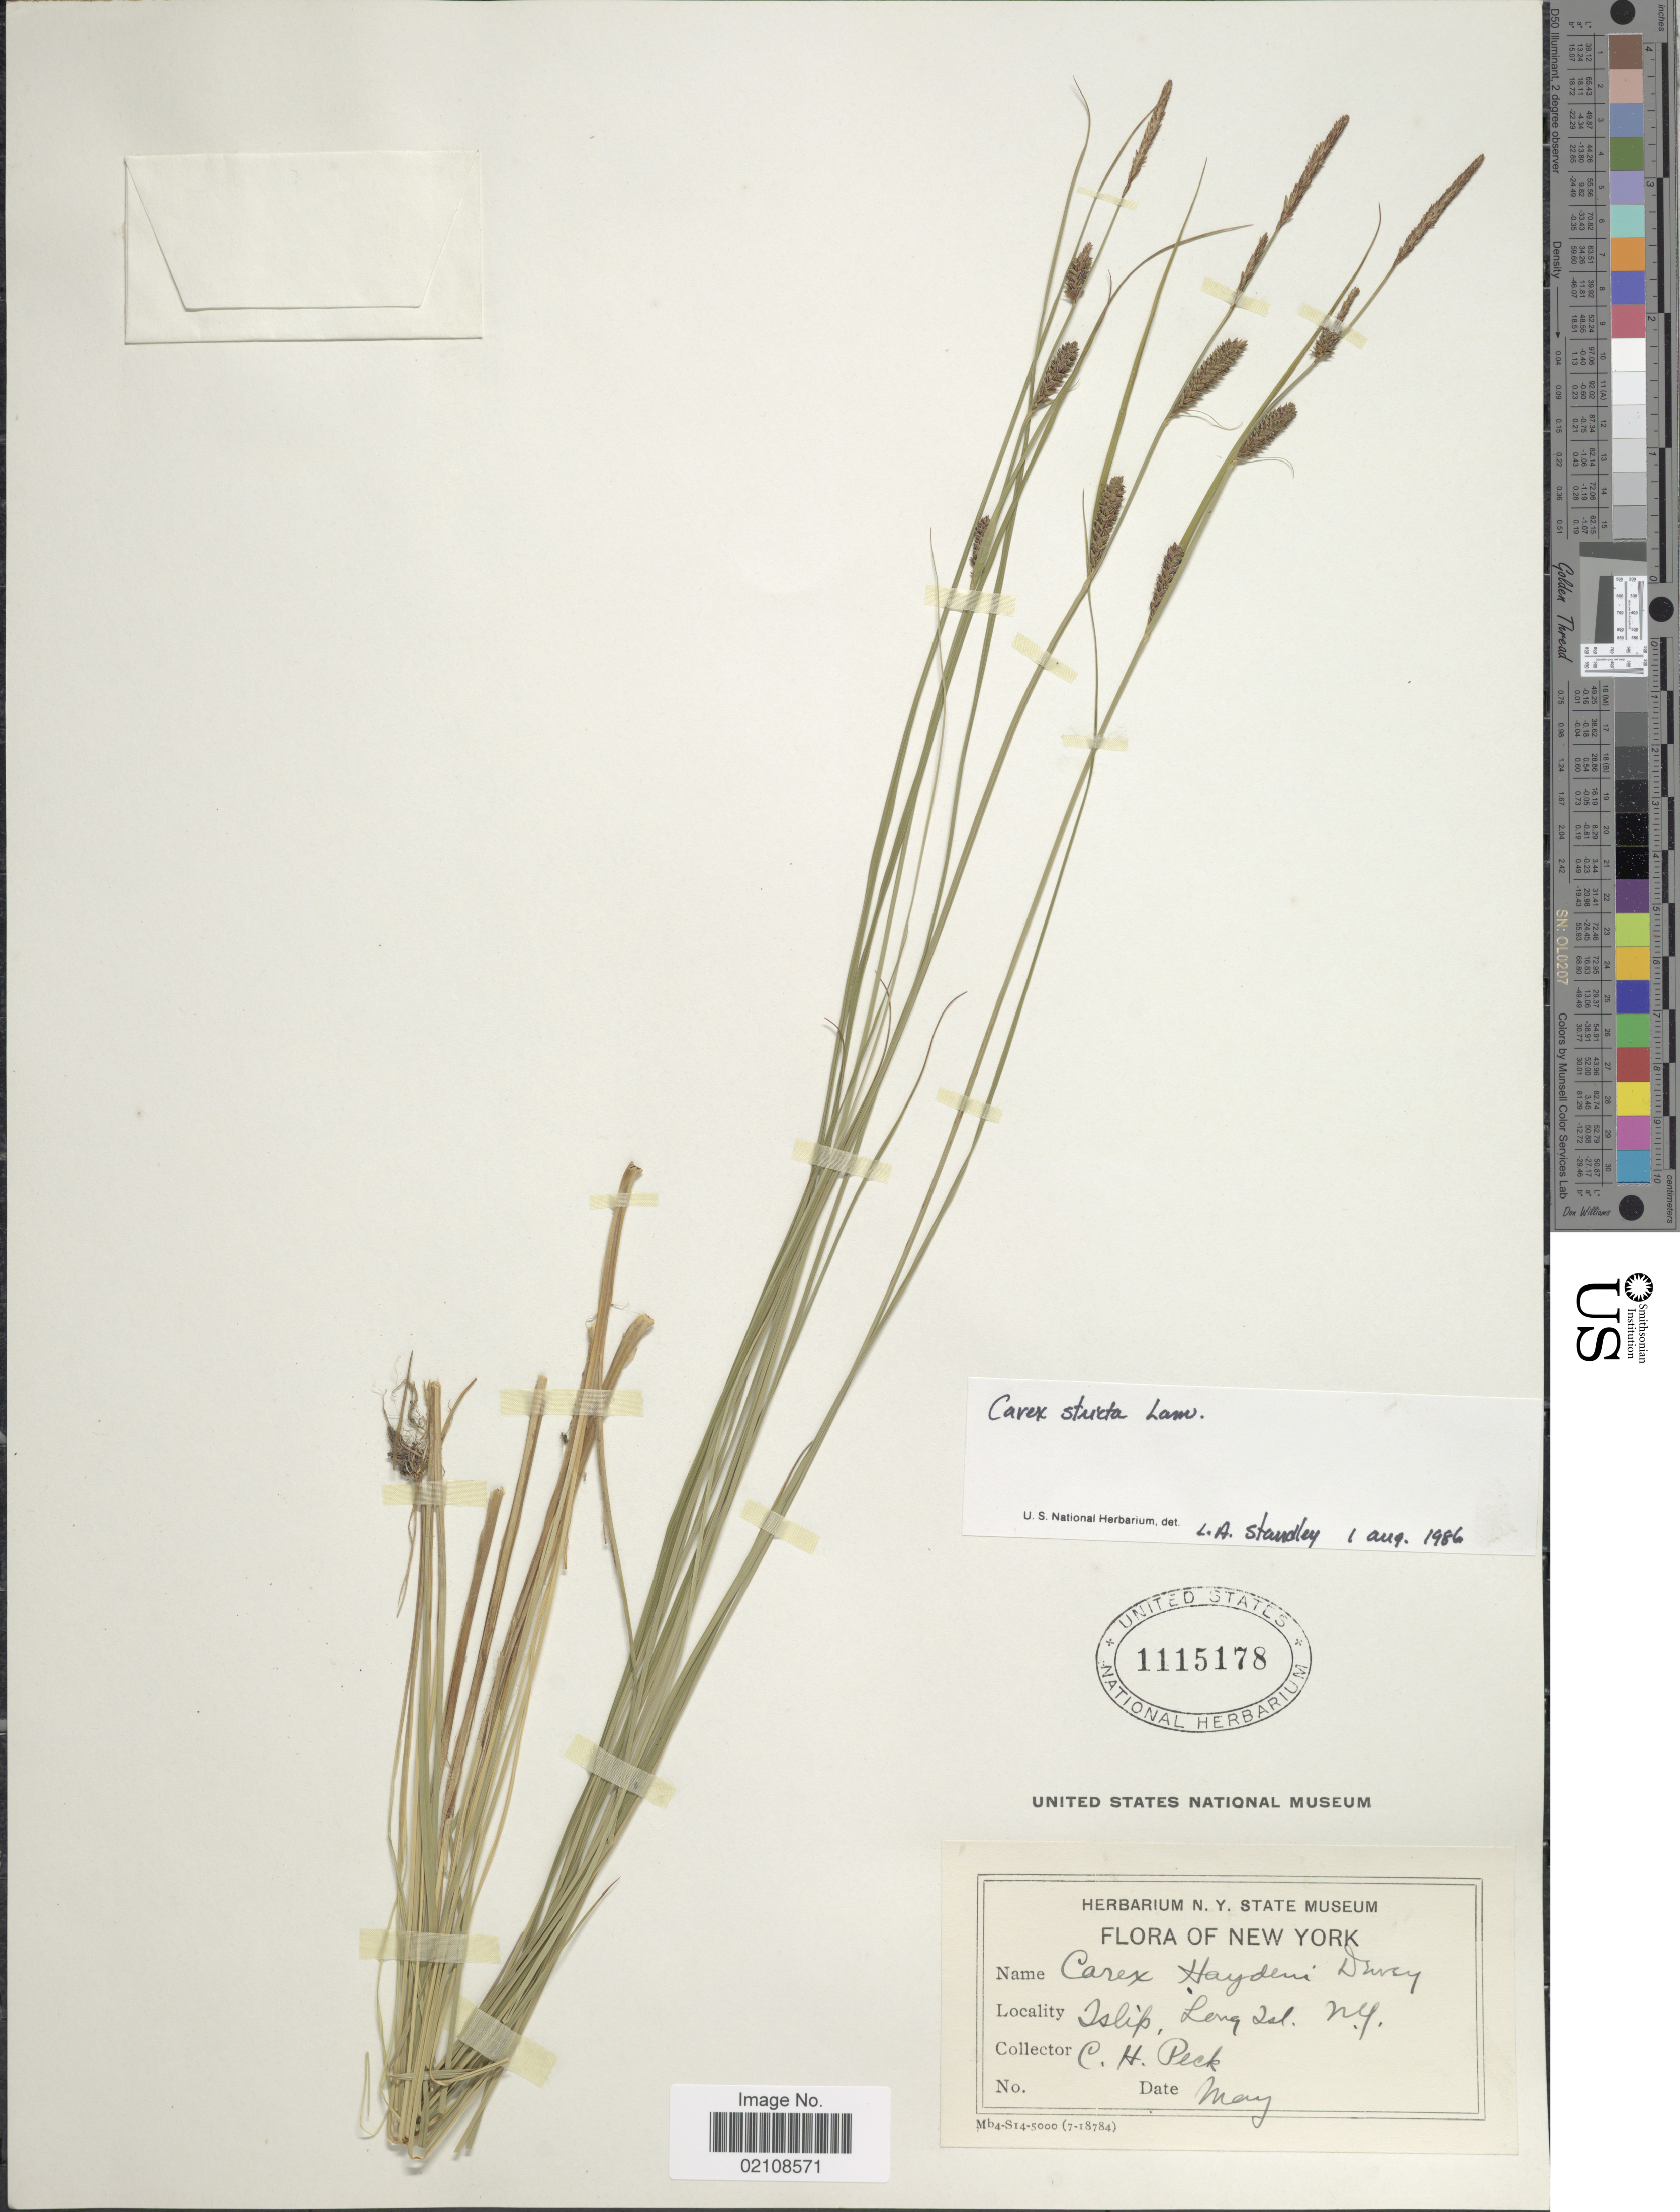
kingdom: Plantae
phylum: Tracheophyta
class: Liliopsida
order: Poales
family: Cyperaceae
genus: Carex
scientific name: Carex emoryi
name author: Dewey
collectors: C. H. Peck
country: United States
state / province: New York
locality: Islip, Long Isl.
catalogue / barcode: US 1115178